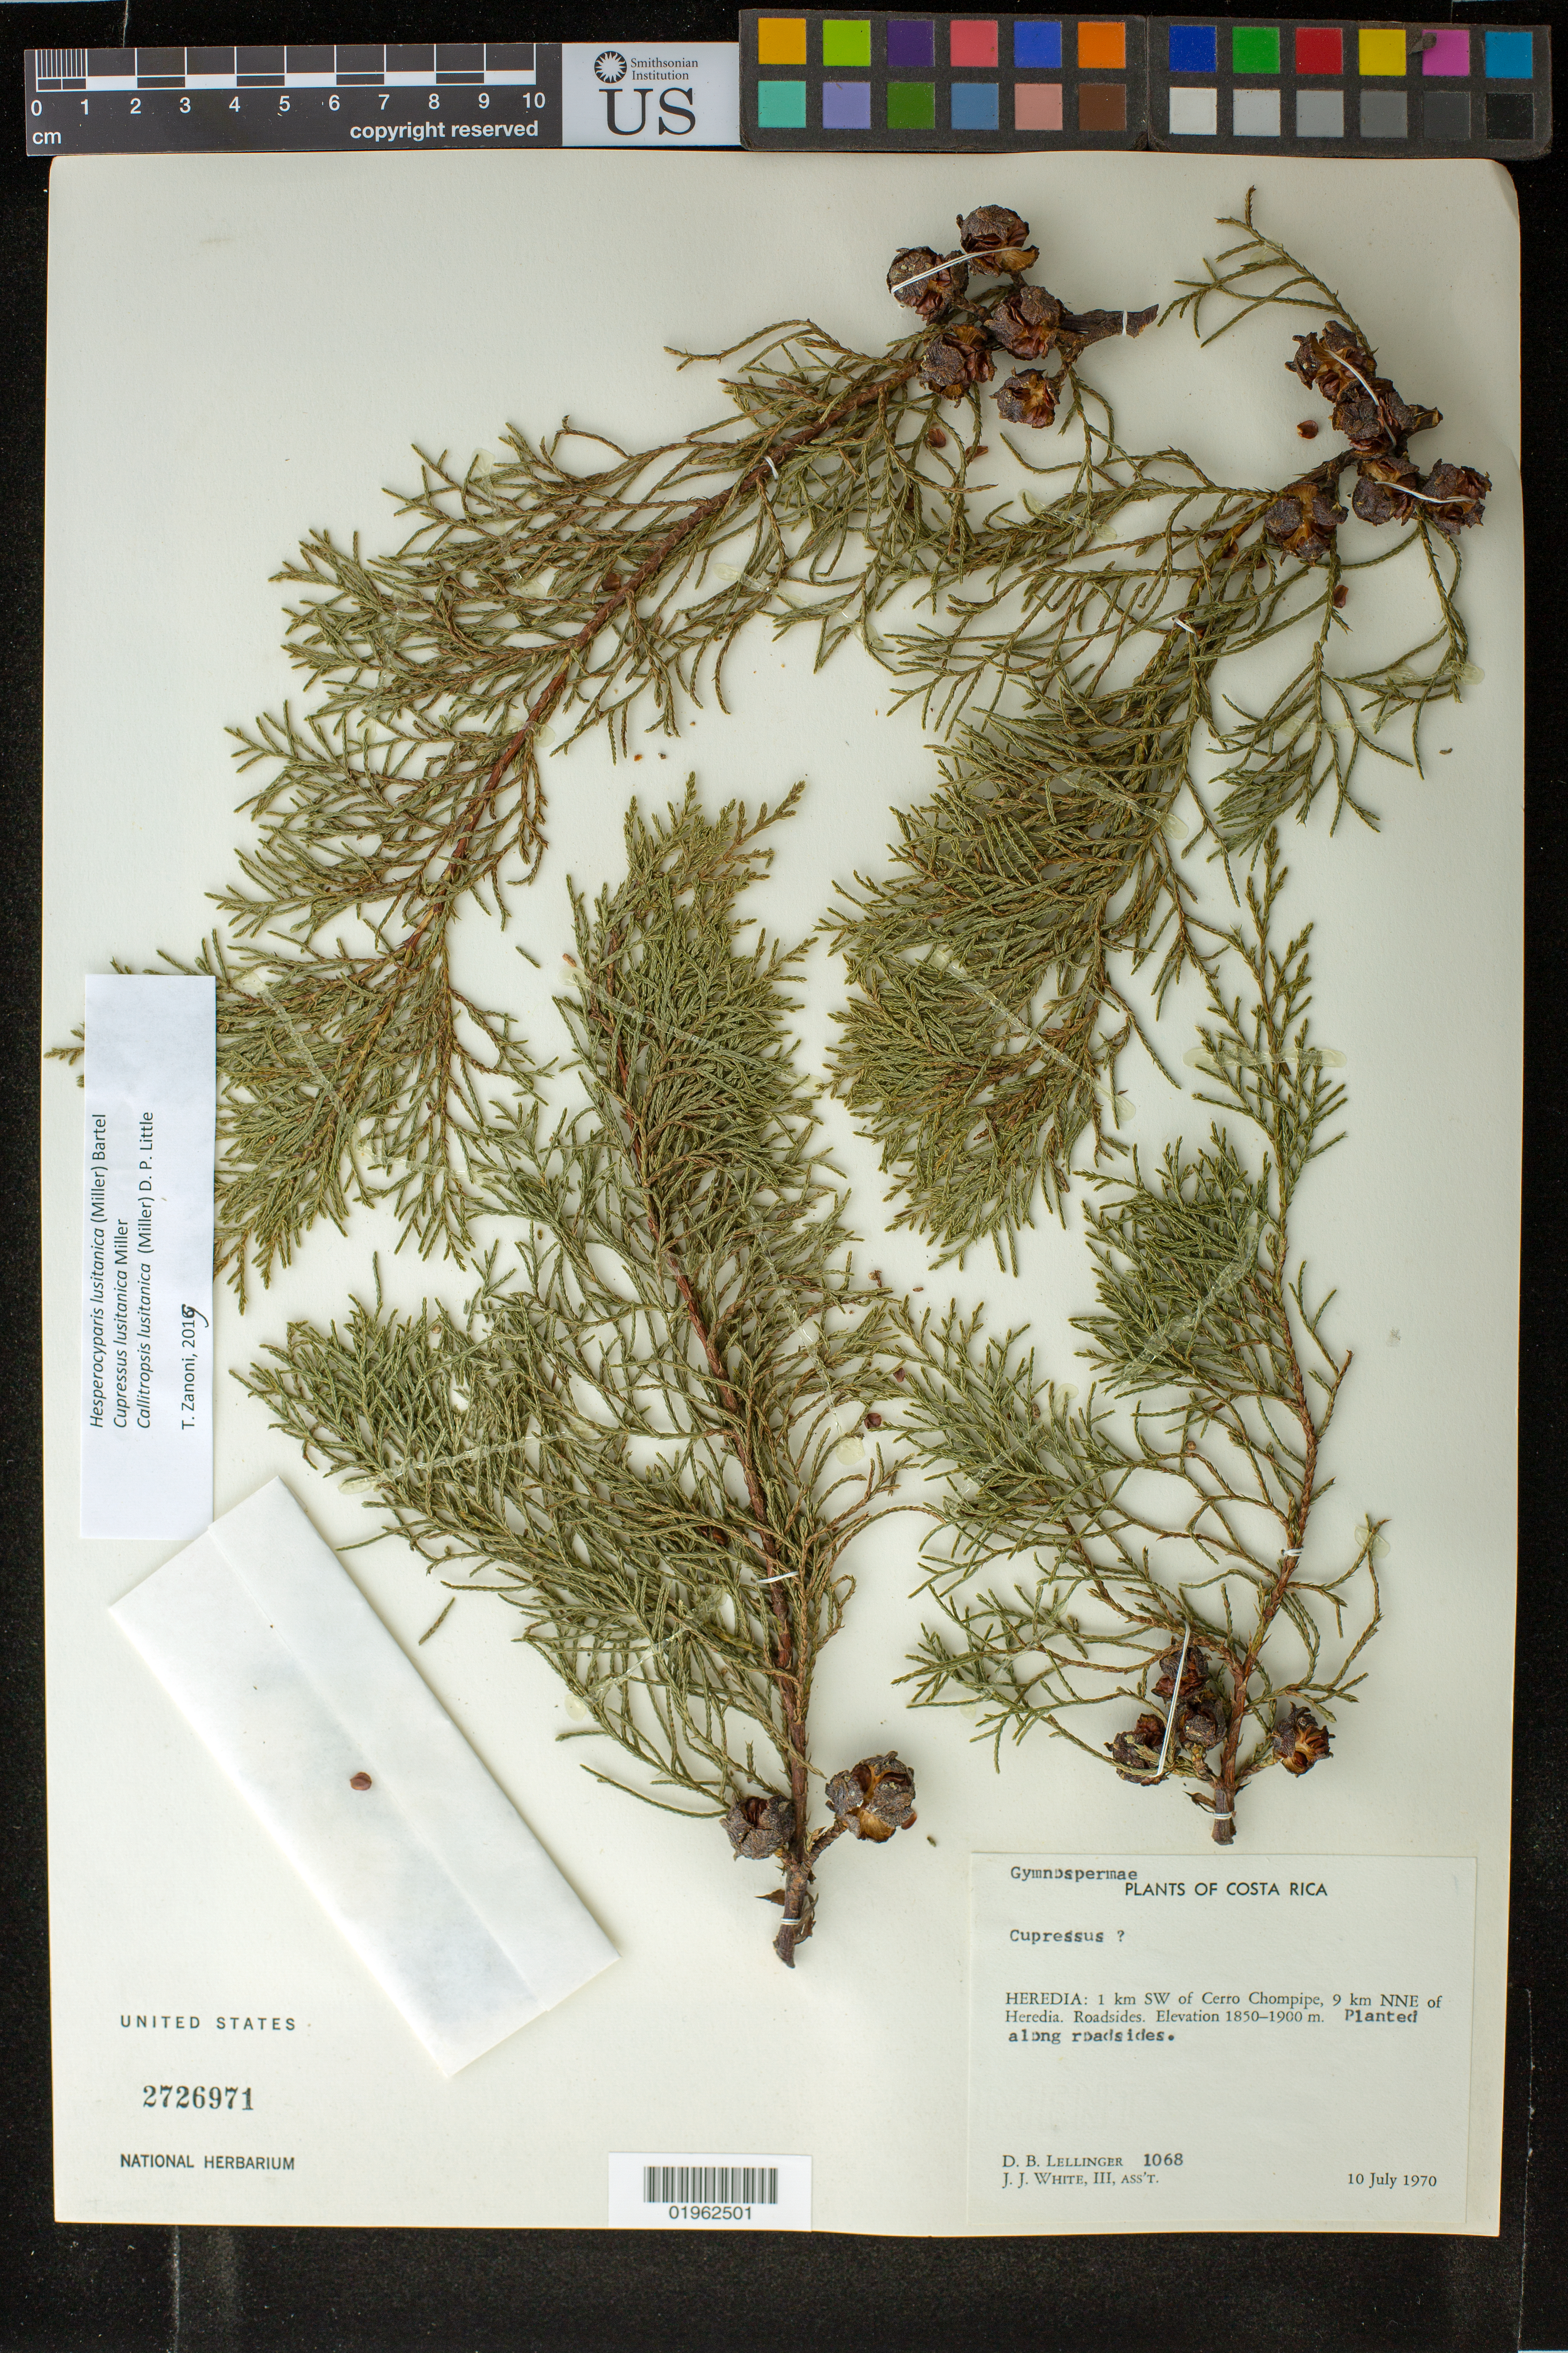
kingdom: Plantae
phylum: Tracheophyta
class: Pinopsida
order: Pinales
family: Cupressaceae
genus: Hesperocyparis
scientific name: Hesperocyparis lusitanica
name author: (Miller) Bartel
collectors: D. B. Lellinger & J. J. White III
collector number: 1068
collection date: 1970-07-10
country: Costa Rica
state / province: Heredia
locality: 1 km SW of cerro Chompipe, 9 km NNE of heredia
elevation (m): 1850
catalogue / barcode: US 2726971